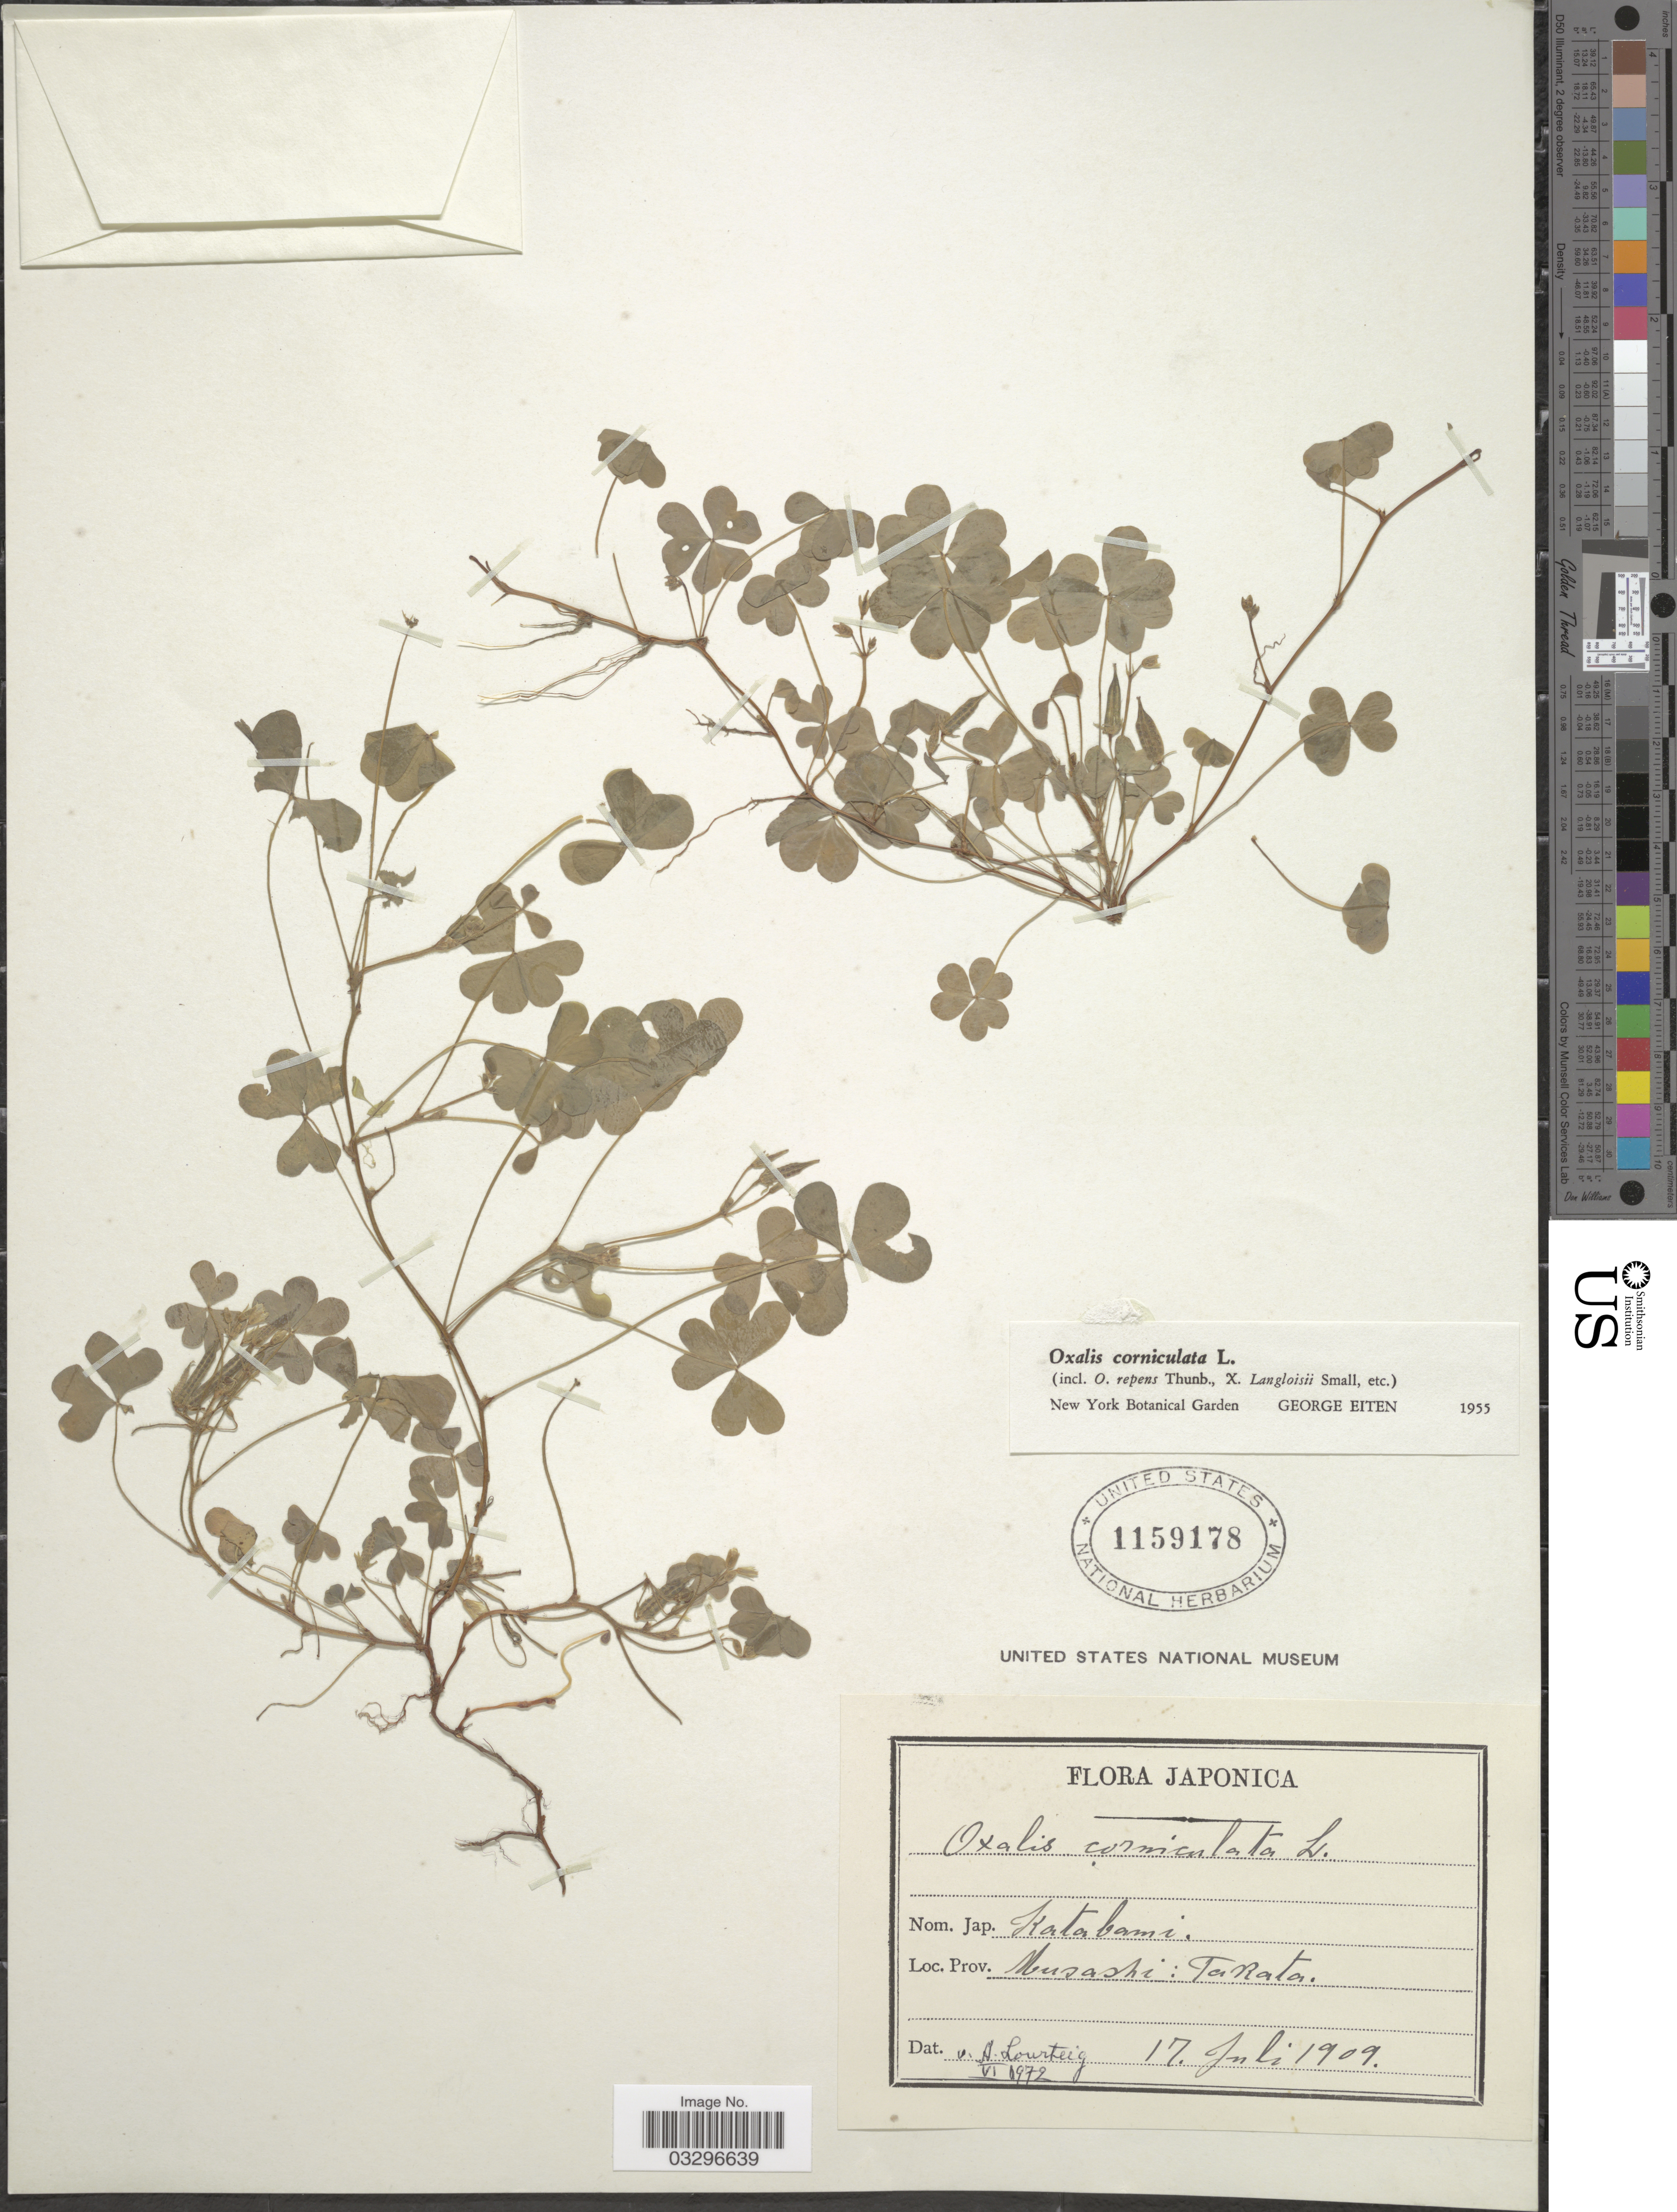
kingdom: Plantae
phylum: Tracheophyta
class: Magnoliopsida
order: Oxalidales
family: Oxalidaceae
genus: Oxalis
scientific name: Oxalis corniculata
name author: L.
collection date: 1909-07-17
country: Japan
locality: Prov. Musashi: Takata.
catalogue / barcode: US 1159178